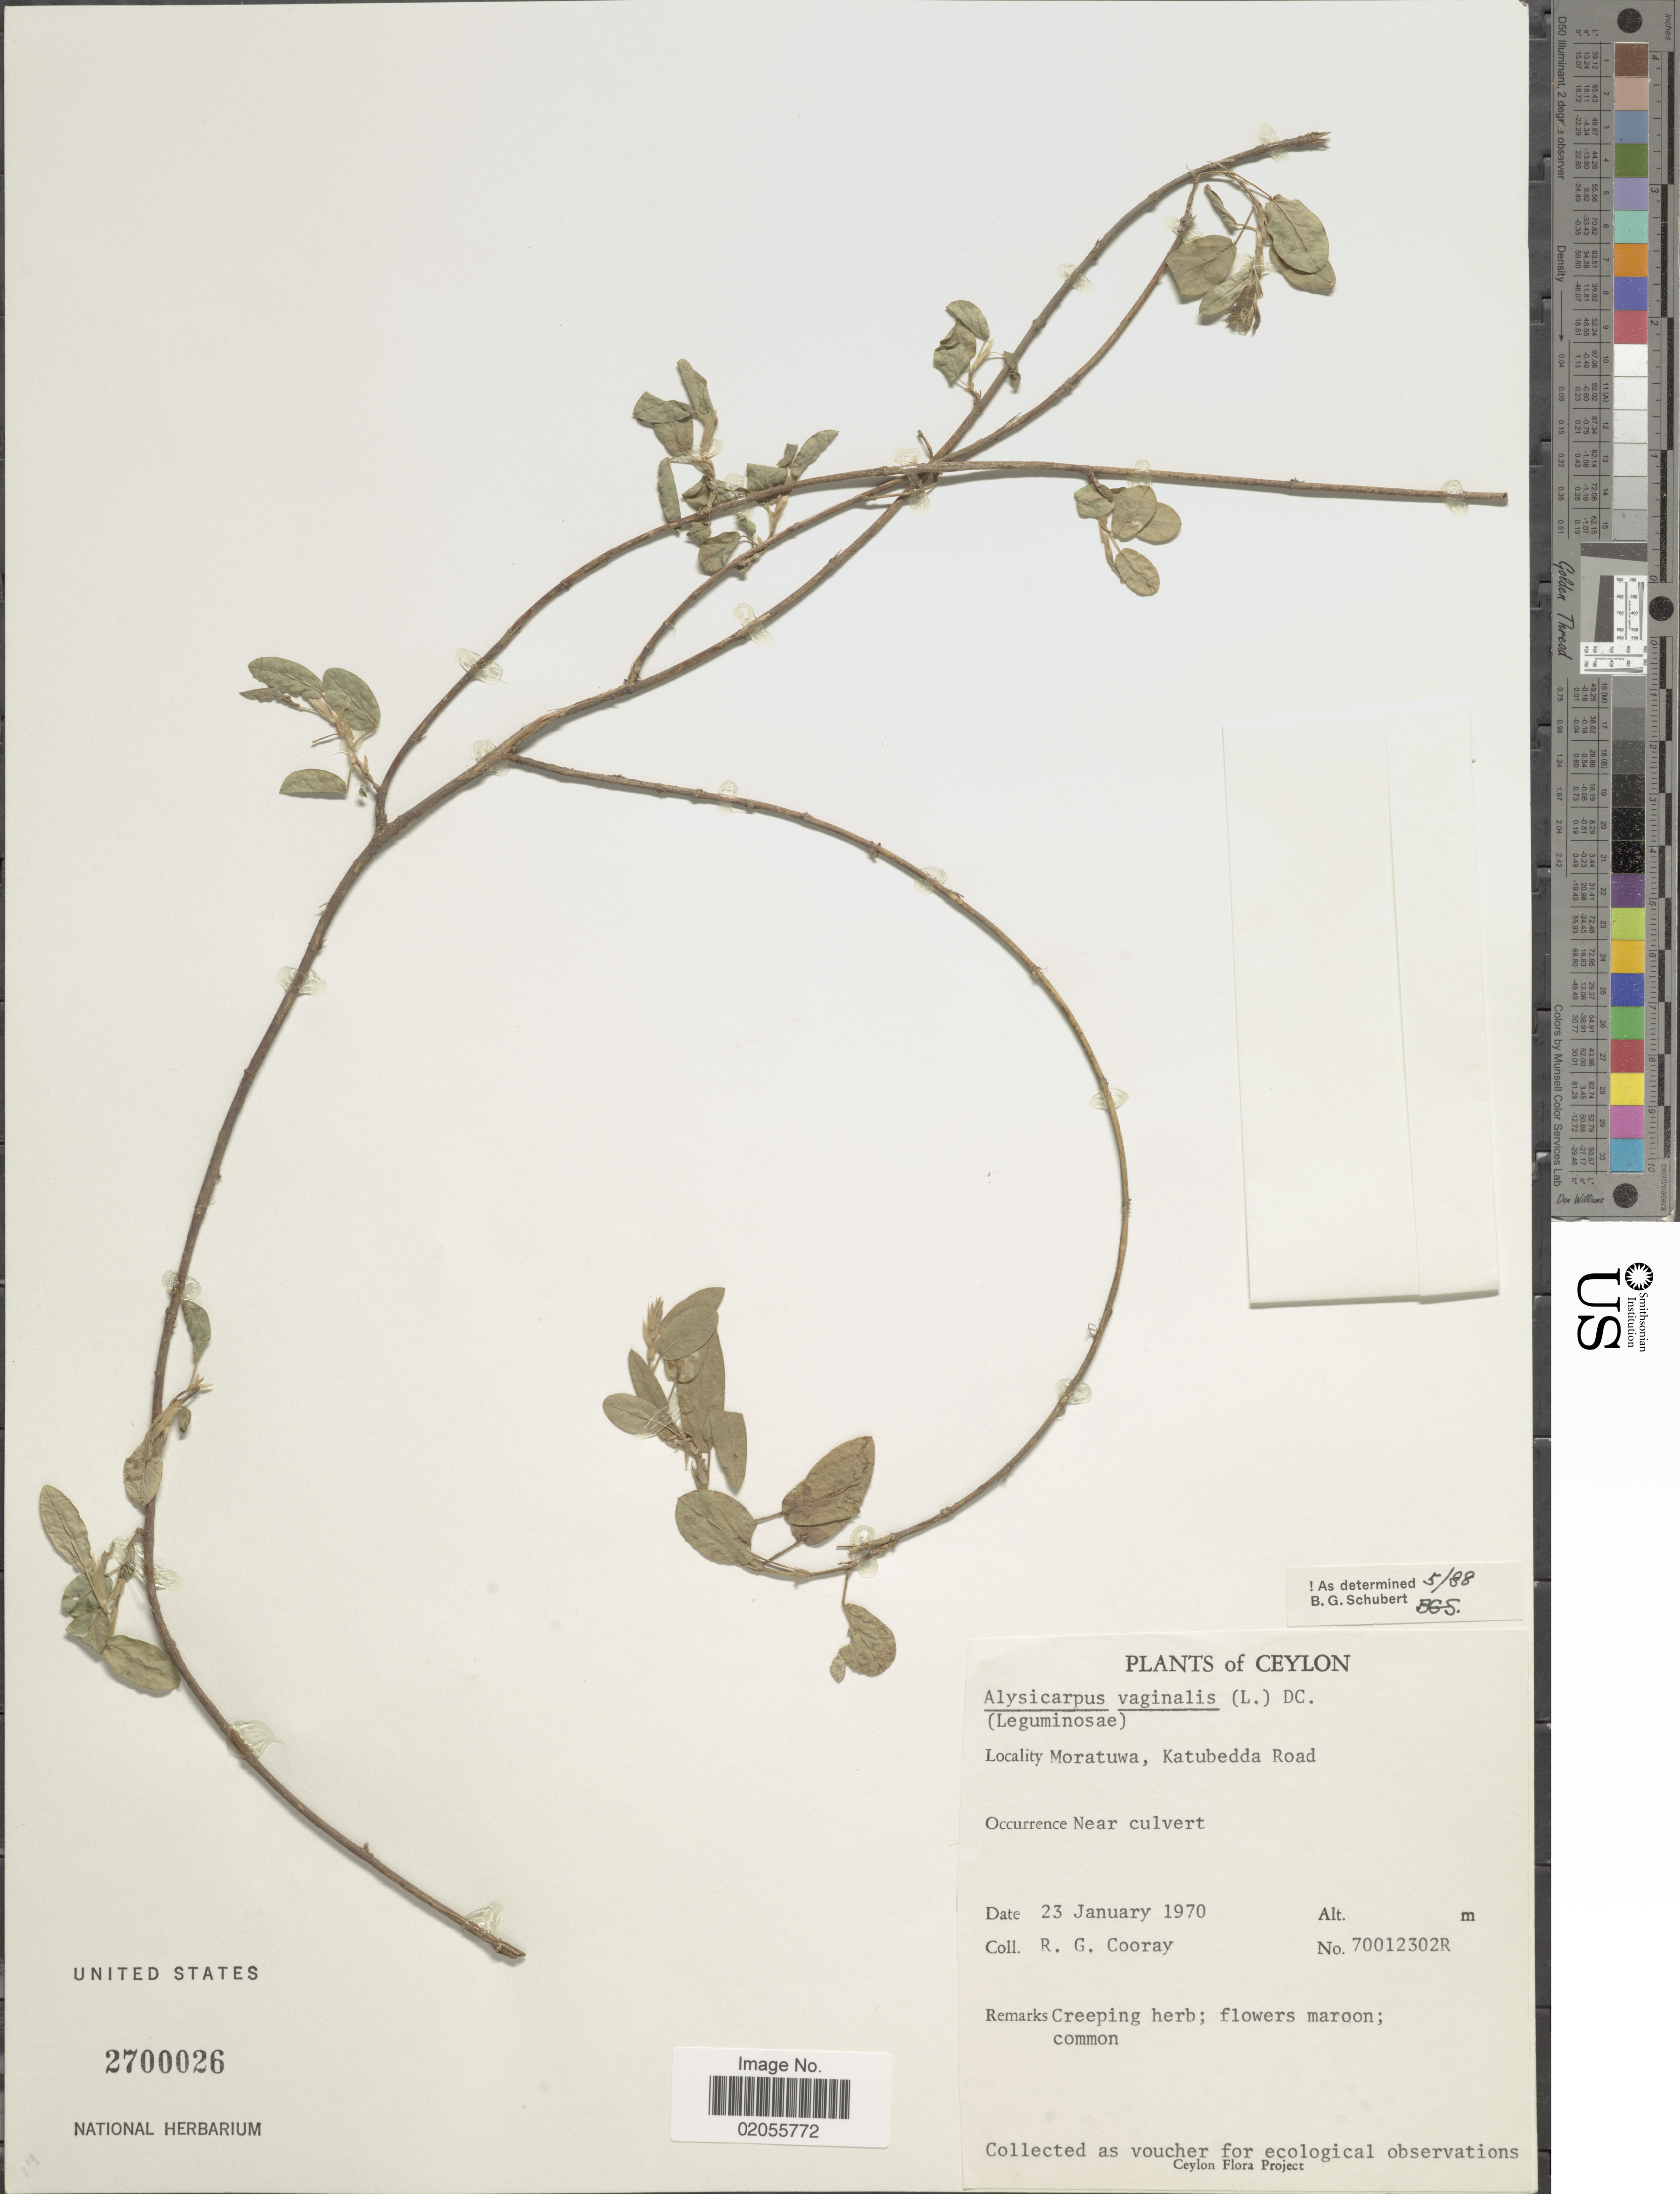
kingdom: Plantae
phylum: Tracheophyta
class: Magnoliopsida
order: Fabales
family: Fabaceae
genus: Alysicarpus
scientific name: Alysicarpus vaginalis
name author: (L.) DC.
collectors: R. Cooray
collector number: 70012302R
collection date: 1970-01-23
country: Sri Lanka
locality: Ceylon, Moratuwa, Katubedda Road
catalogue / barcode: US 2700026